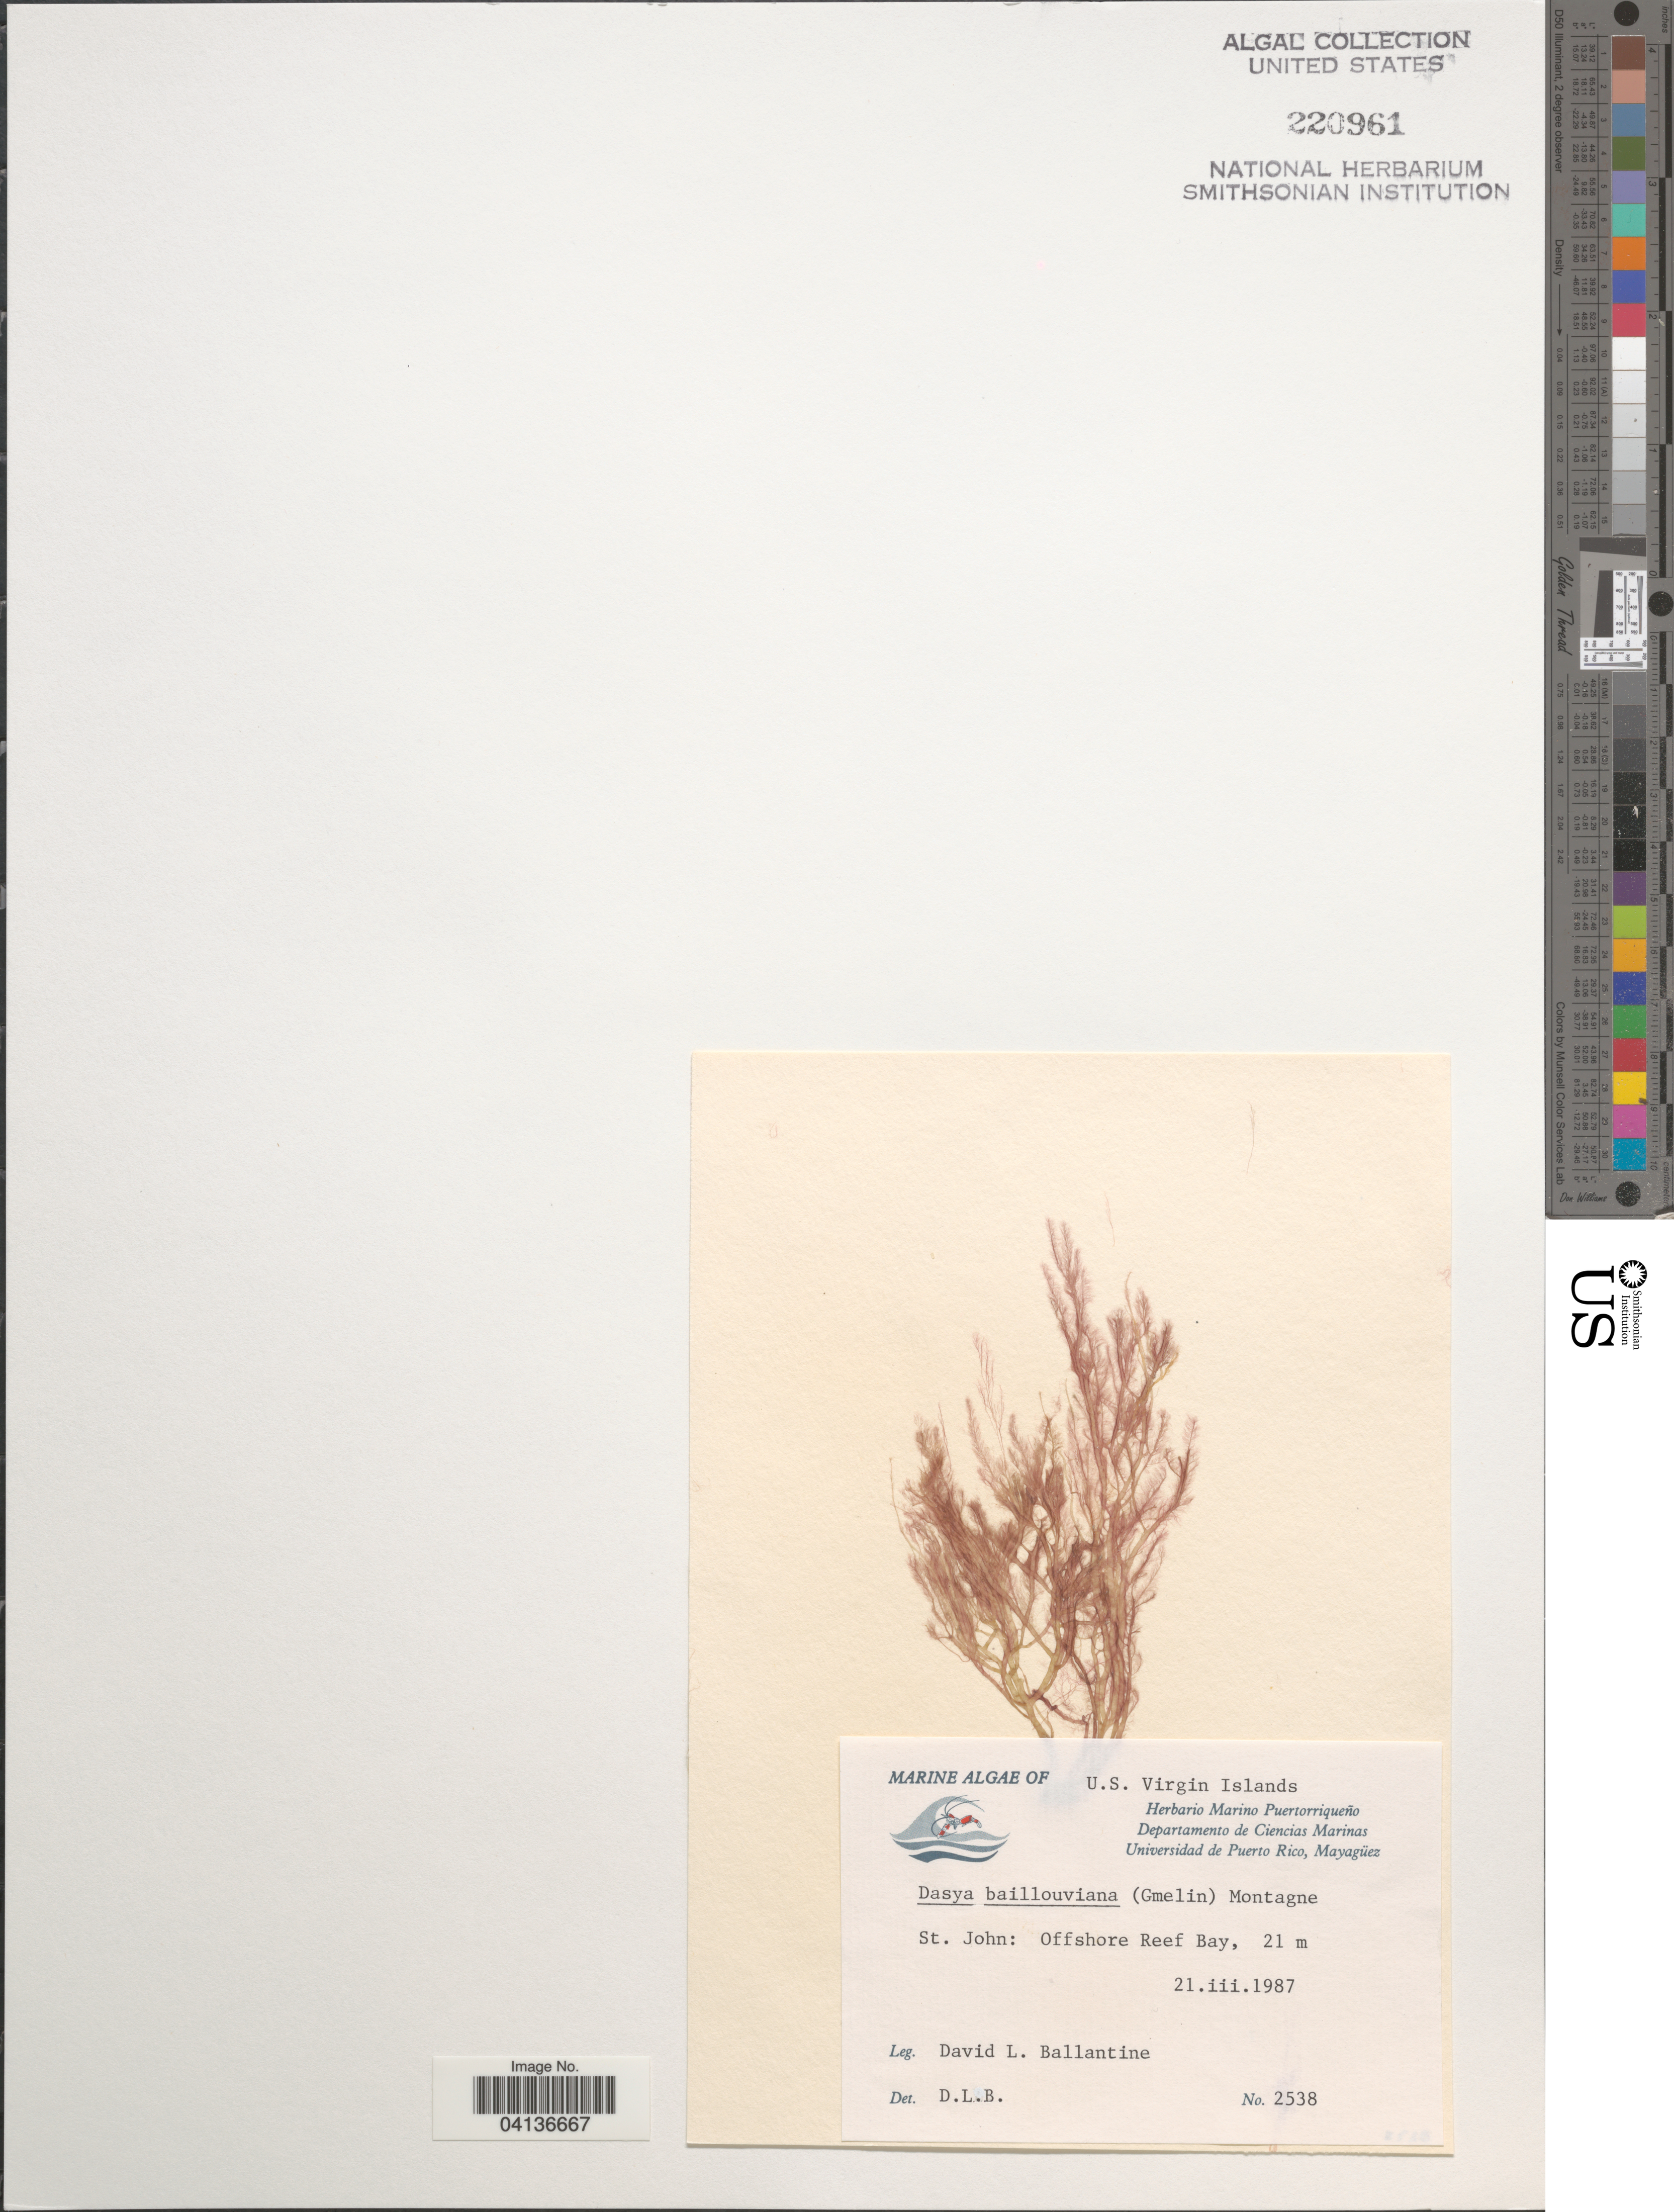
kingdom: Plantae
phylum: Rhodophyta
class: Florideophyceae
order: Ceramiales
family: Dasyaceae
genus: Dasya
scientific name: Dasya pedicellata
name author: (C. Agardh) C. Agardh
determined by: Algae name updating Project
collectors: D.L. Ballantine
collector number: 2538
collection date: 1987-03-21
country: U.S. Virgin Islands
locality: St. John: Offshore Reef Bay.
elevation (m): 21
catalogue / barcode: US 220961